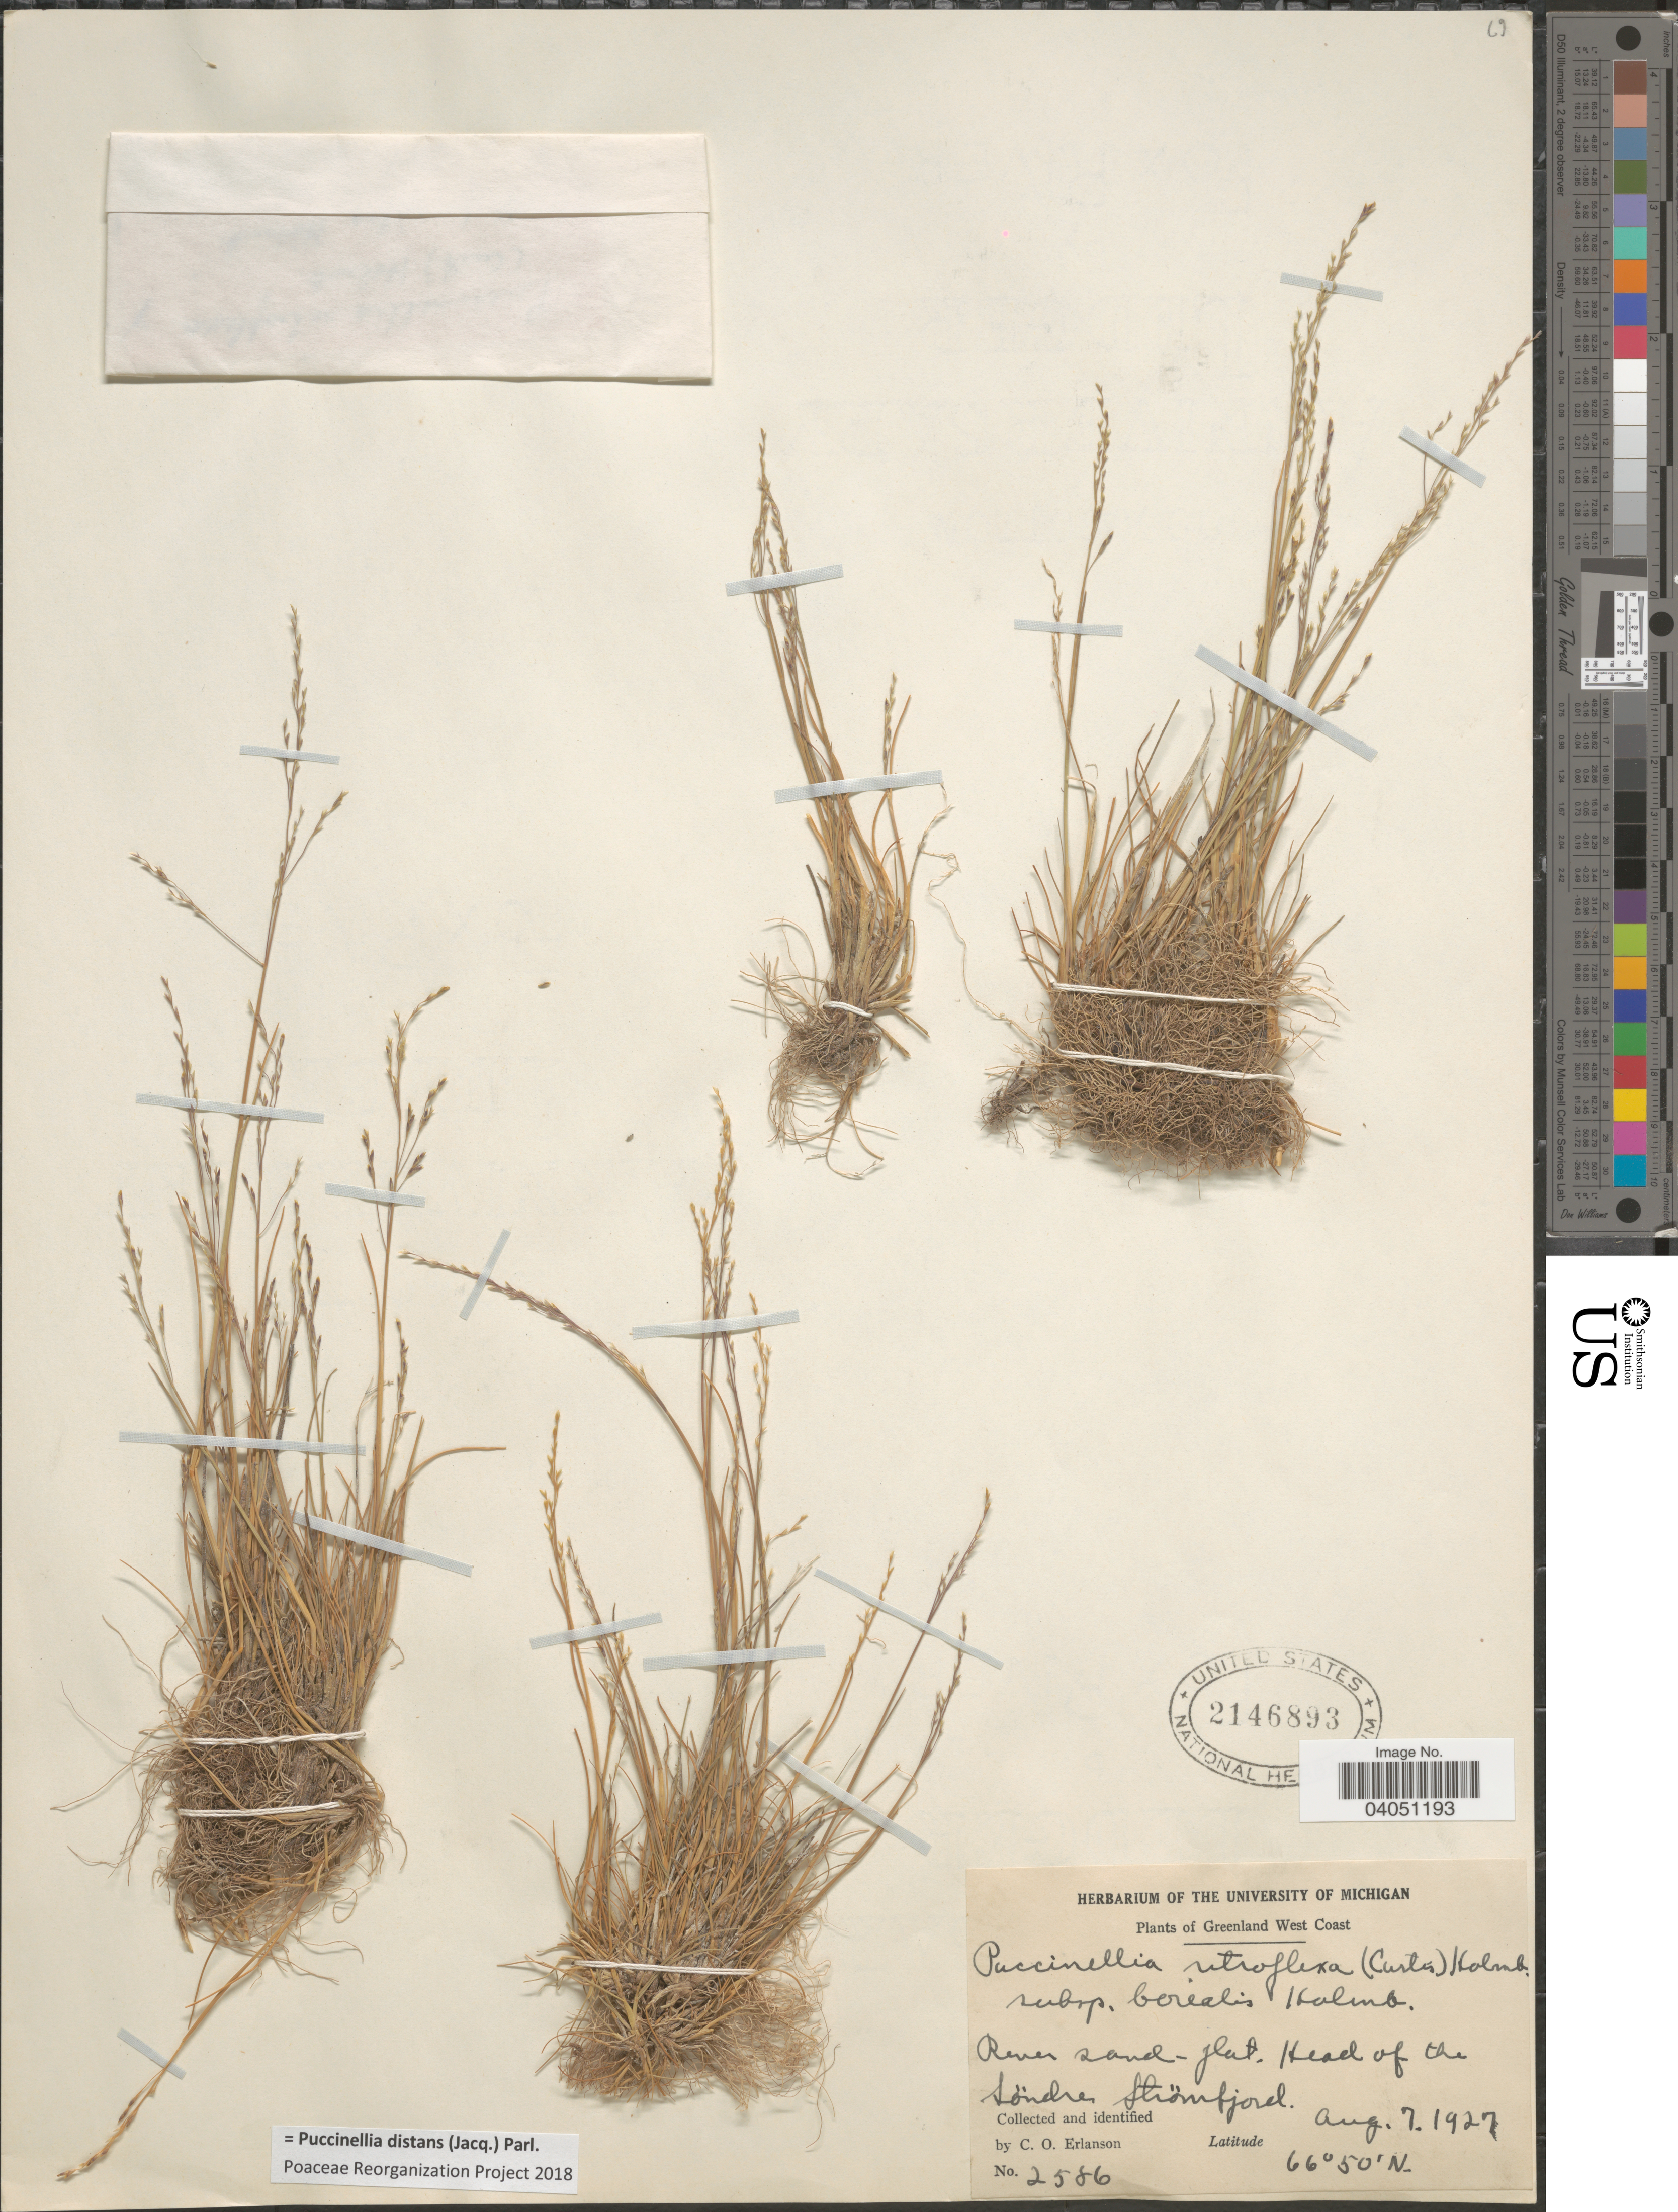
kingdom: Plantae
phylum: Tracheophyta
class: Liliopsida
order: Poales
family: Poaceae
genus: Puccinellia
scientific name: Puccinellia distans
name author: (Jacq.) Parl.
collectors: C. O. Erlanson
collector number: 2586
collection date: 1927-08-07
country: Greenland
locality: Greenland West Coast. Head of the Söndre Strömfjord.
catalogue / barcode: US 2146893